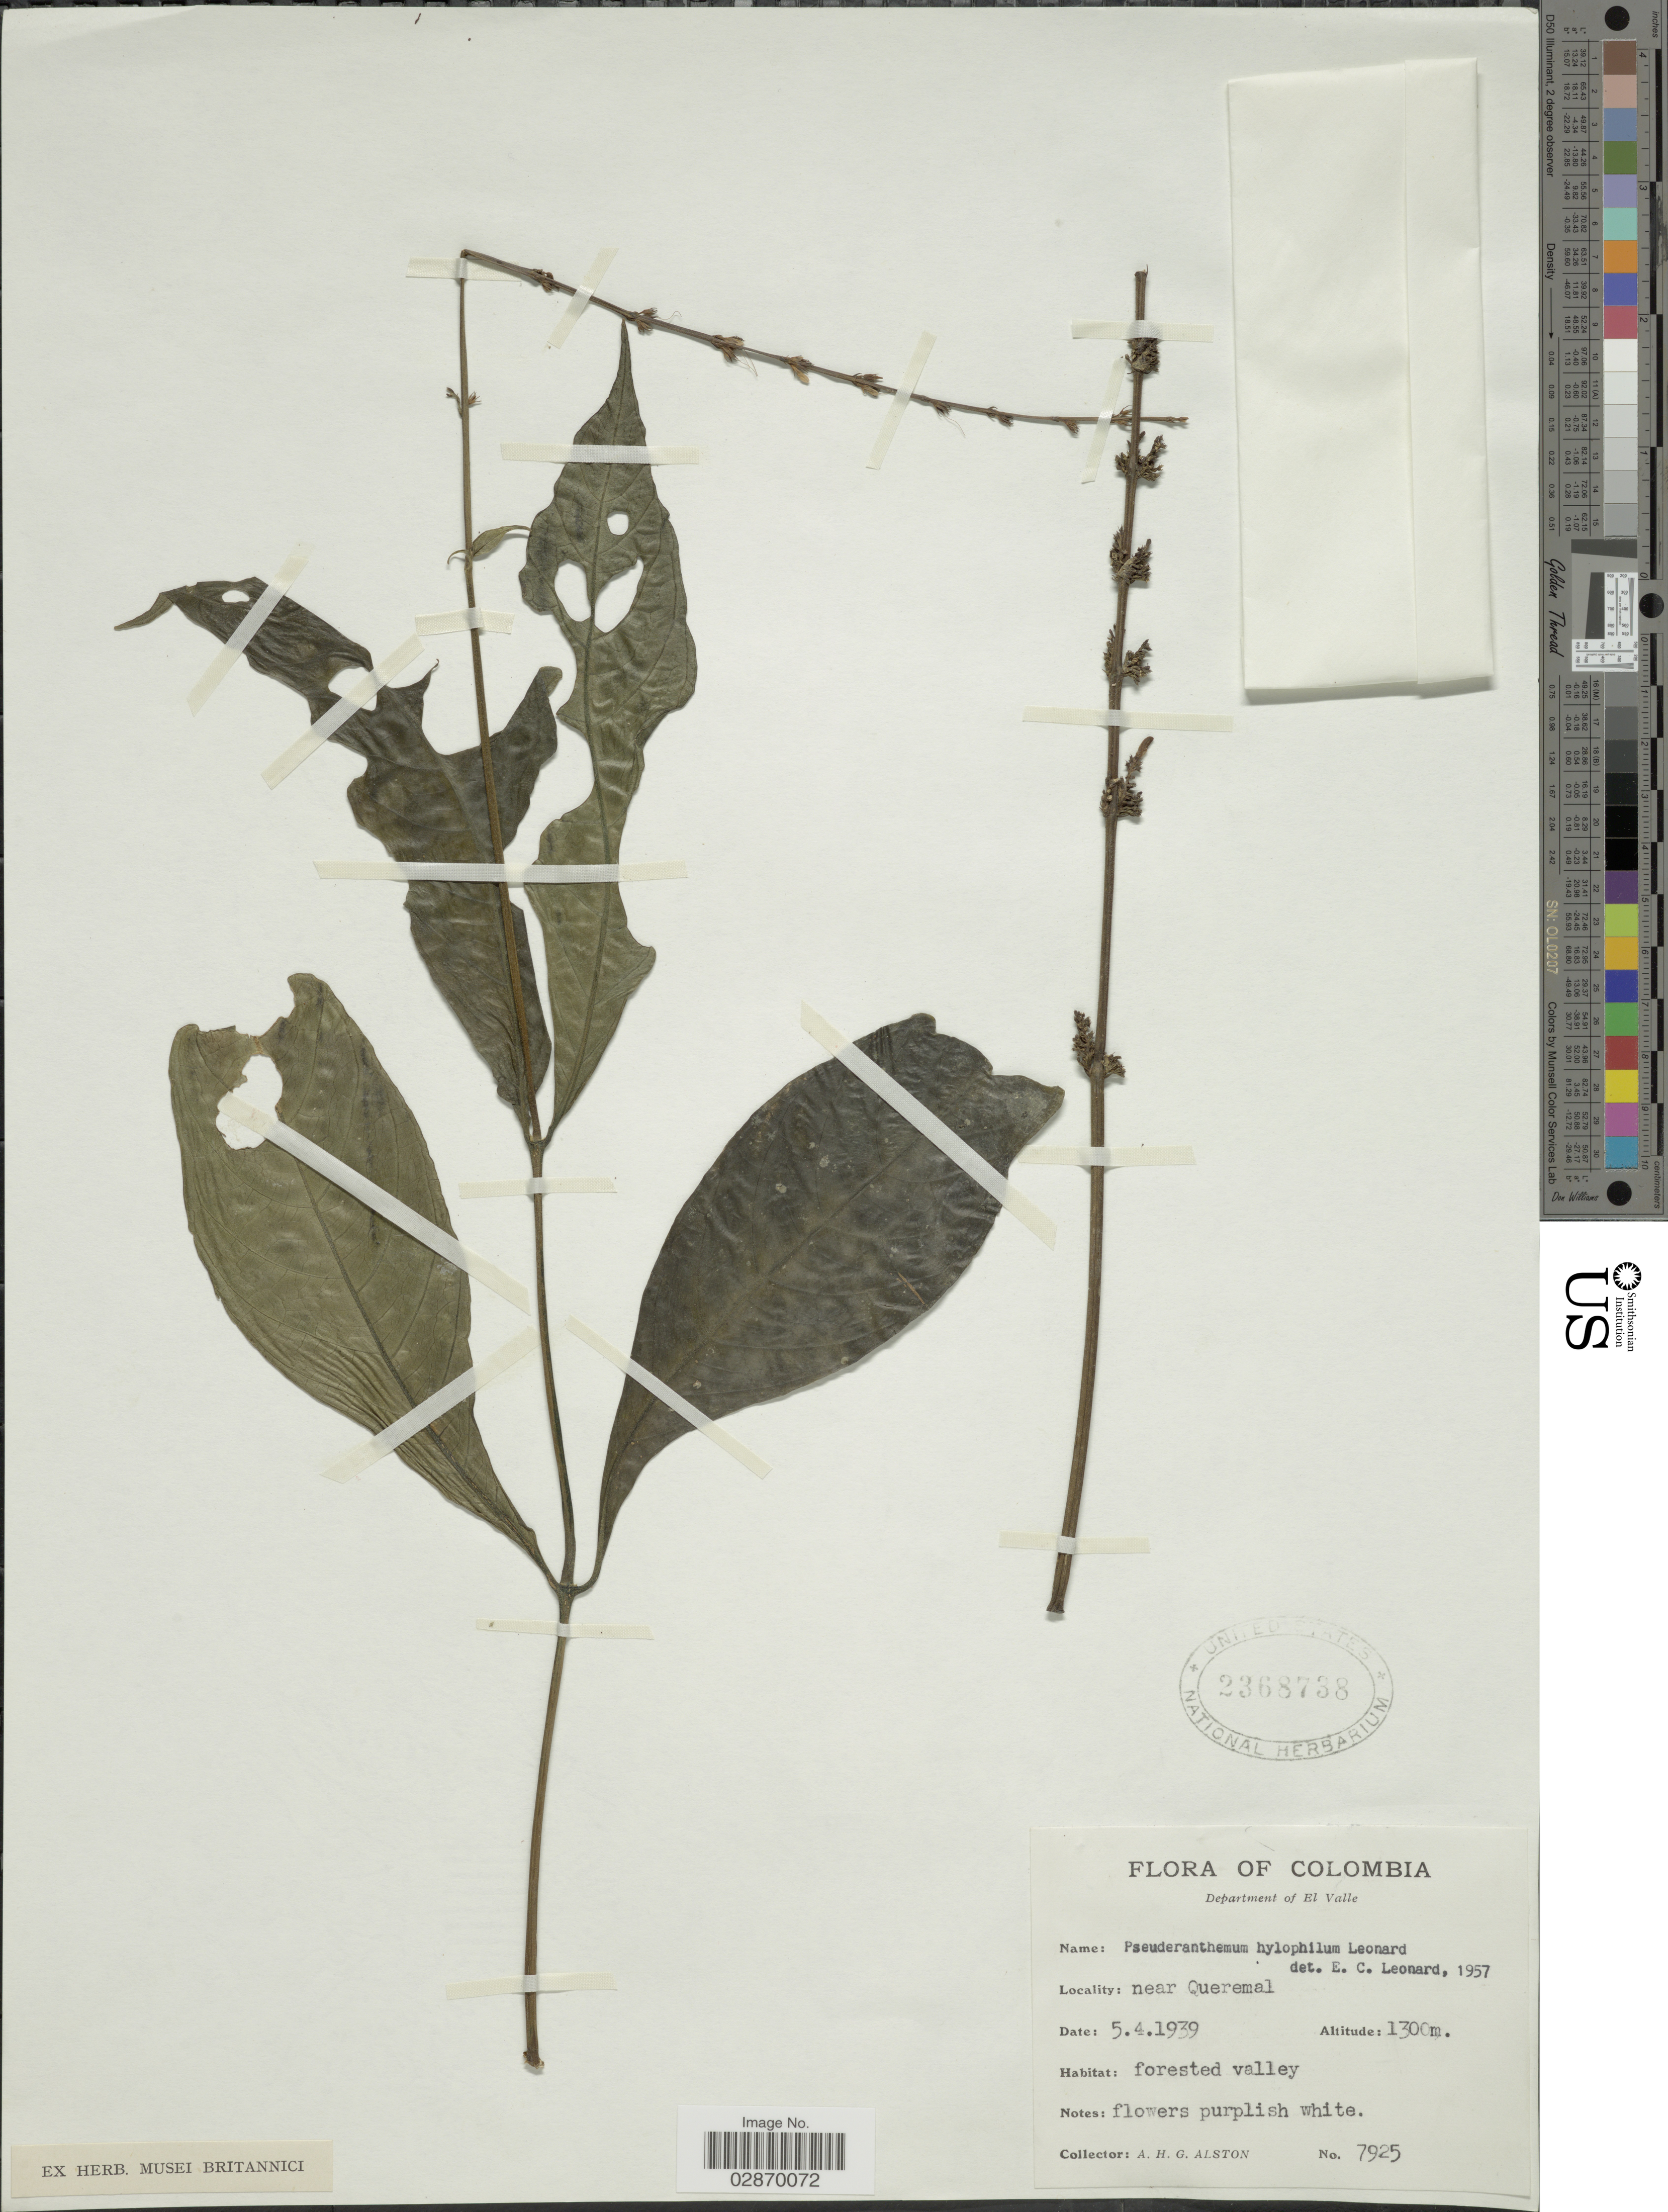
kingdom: Plantae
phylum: Tracheophyta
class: Magnoliopsida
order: Lamiales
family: Acanthaceae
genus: Pseuderanthemum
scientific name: Pseuderanthemum micranthum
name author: Leonard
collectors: A. H. Alston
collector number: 7925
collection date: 1939-04-05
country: Colombia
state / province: Valle del Cauca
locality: Department of El Valle, near Queremal.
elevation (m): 1300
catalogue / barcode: US 2368738